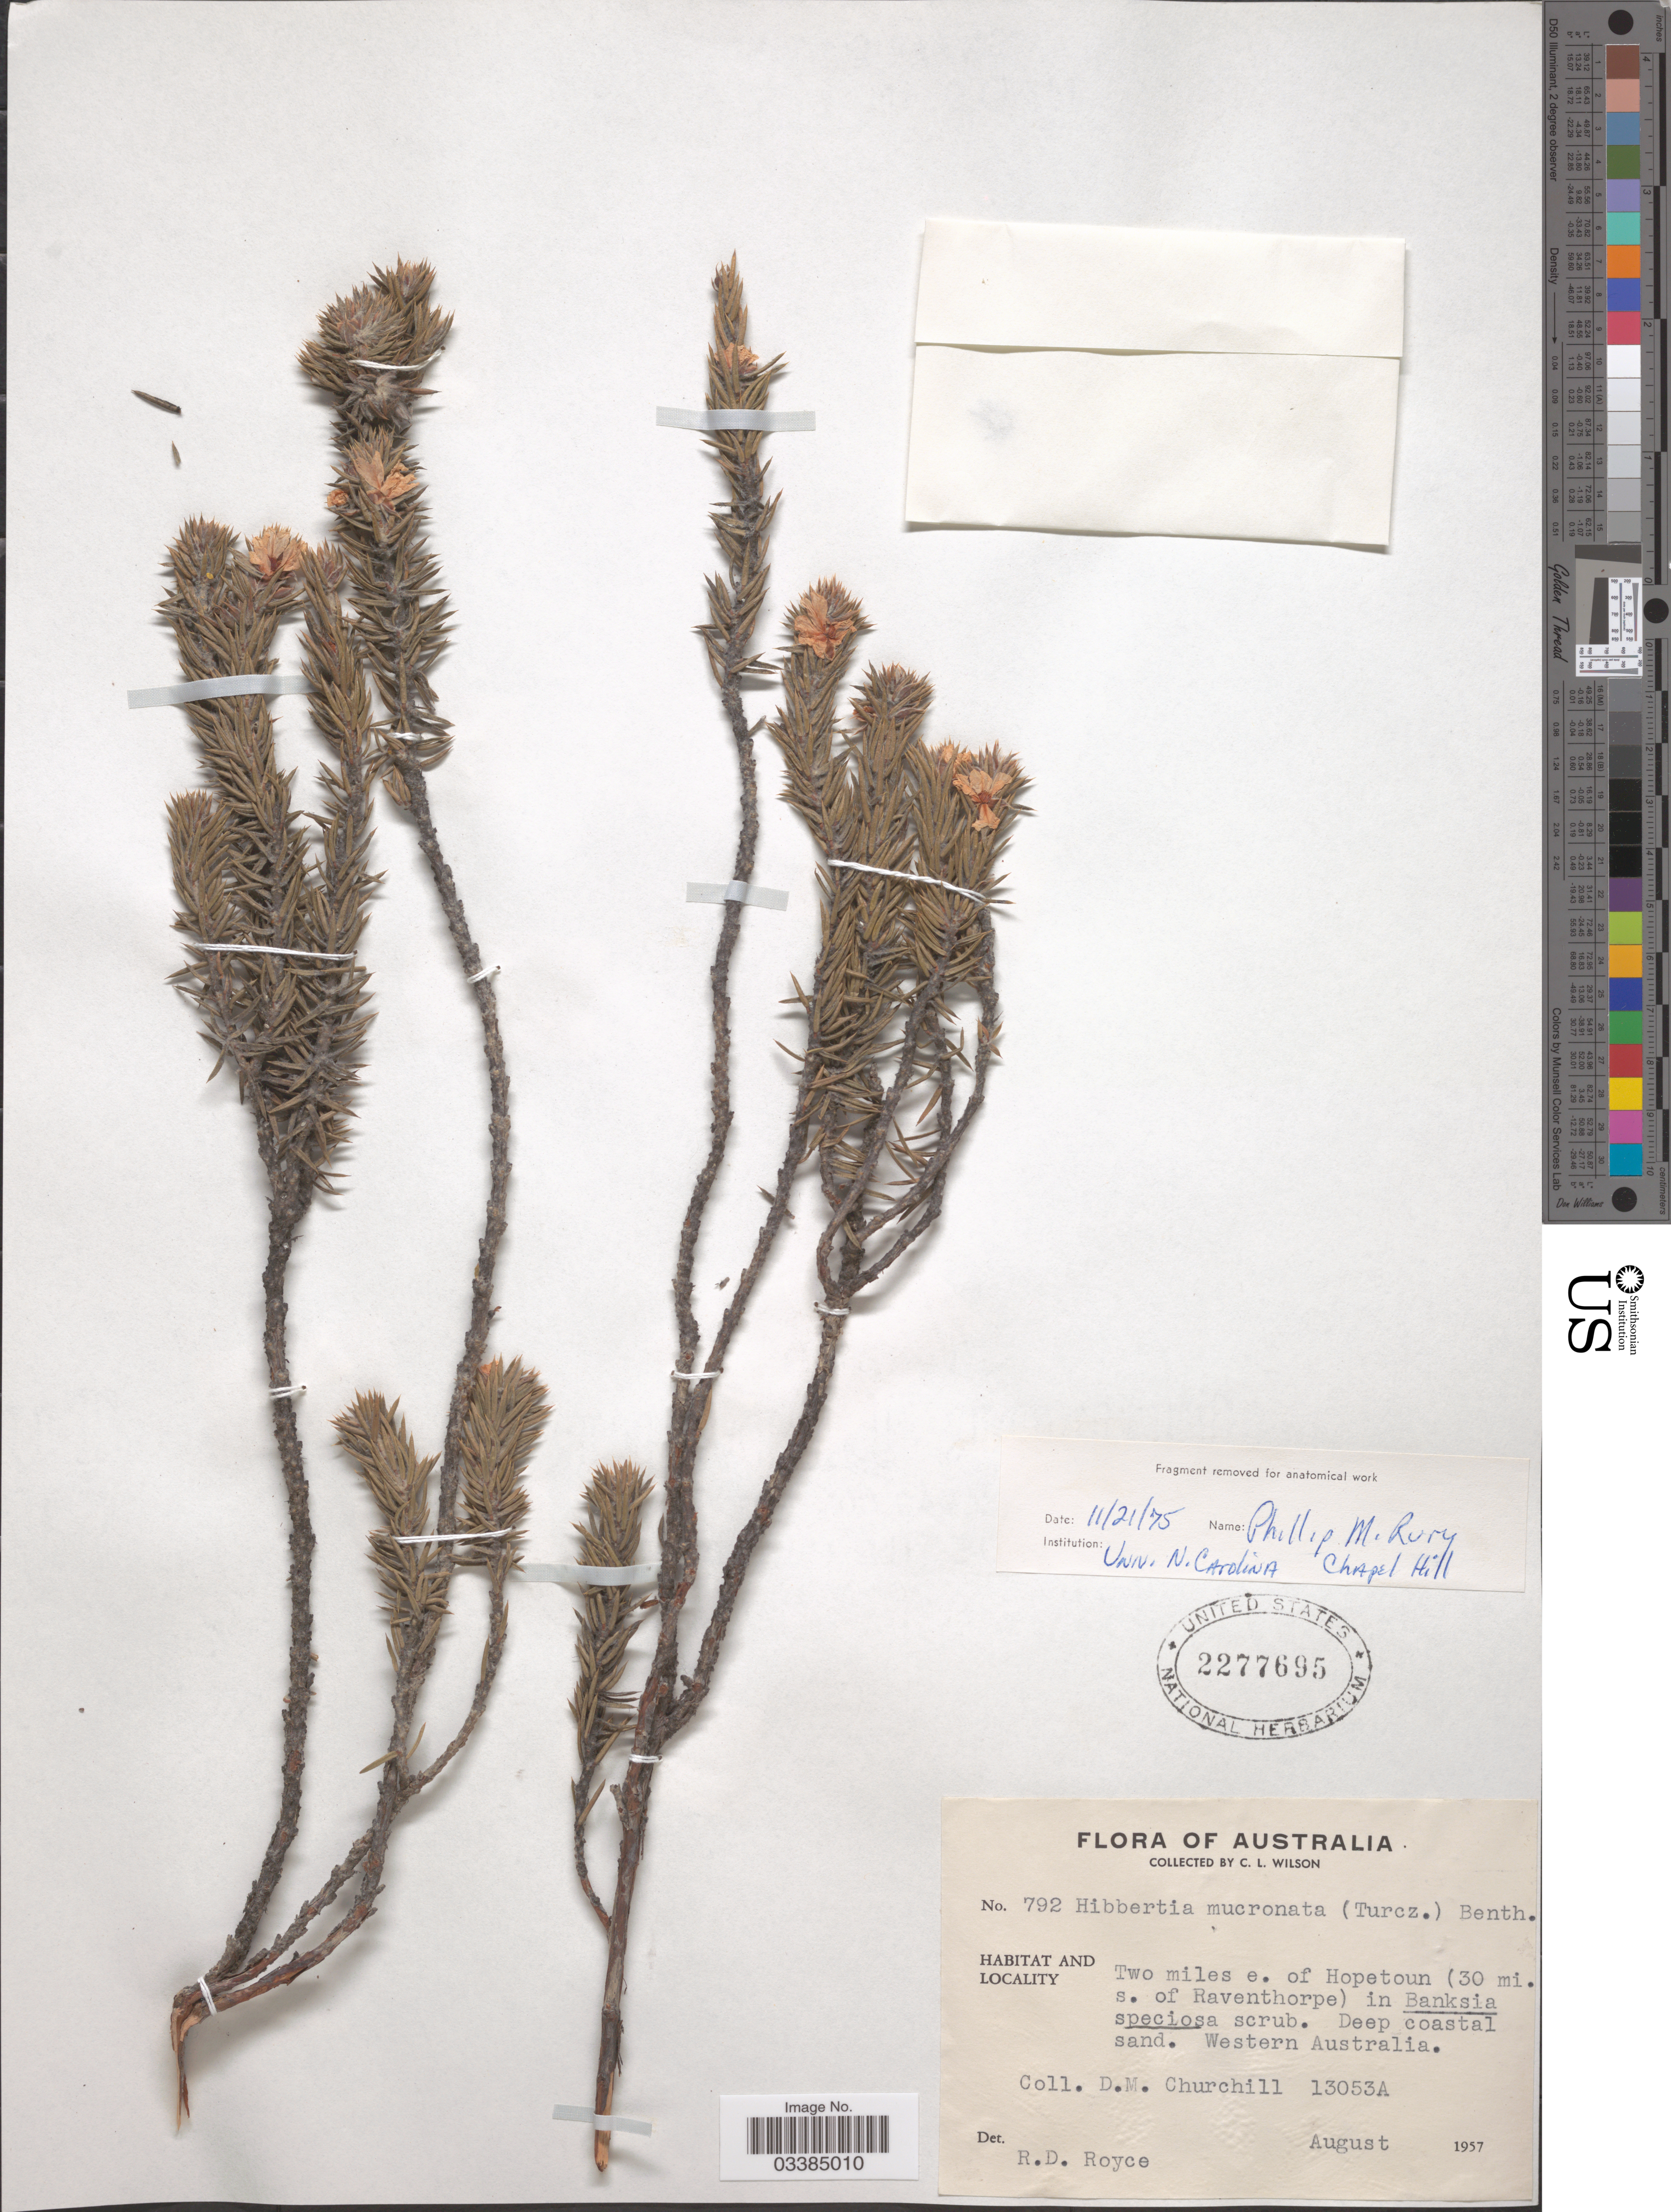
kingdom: Plantae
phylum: Tracheophyta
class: Magnoliopsida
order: Dilleniales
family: Dilleniaceae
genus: Hibbertia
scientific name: Hibbertia mucronata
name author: Benth.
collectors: D. Churchill & C. L. Wilson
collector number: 13053A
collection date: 1957-08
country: Australia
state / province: Western Australia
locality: Two miles e. of Hopetoun (30 mi. s. of Raventhorpe).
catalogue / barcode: US 2277695